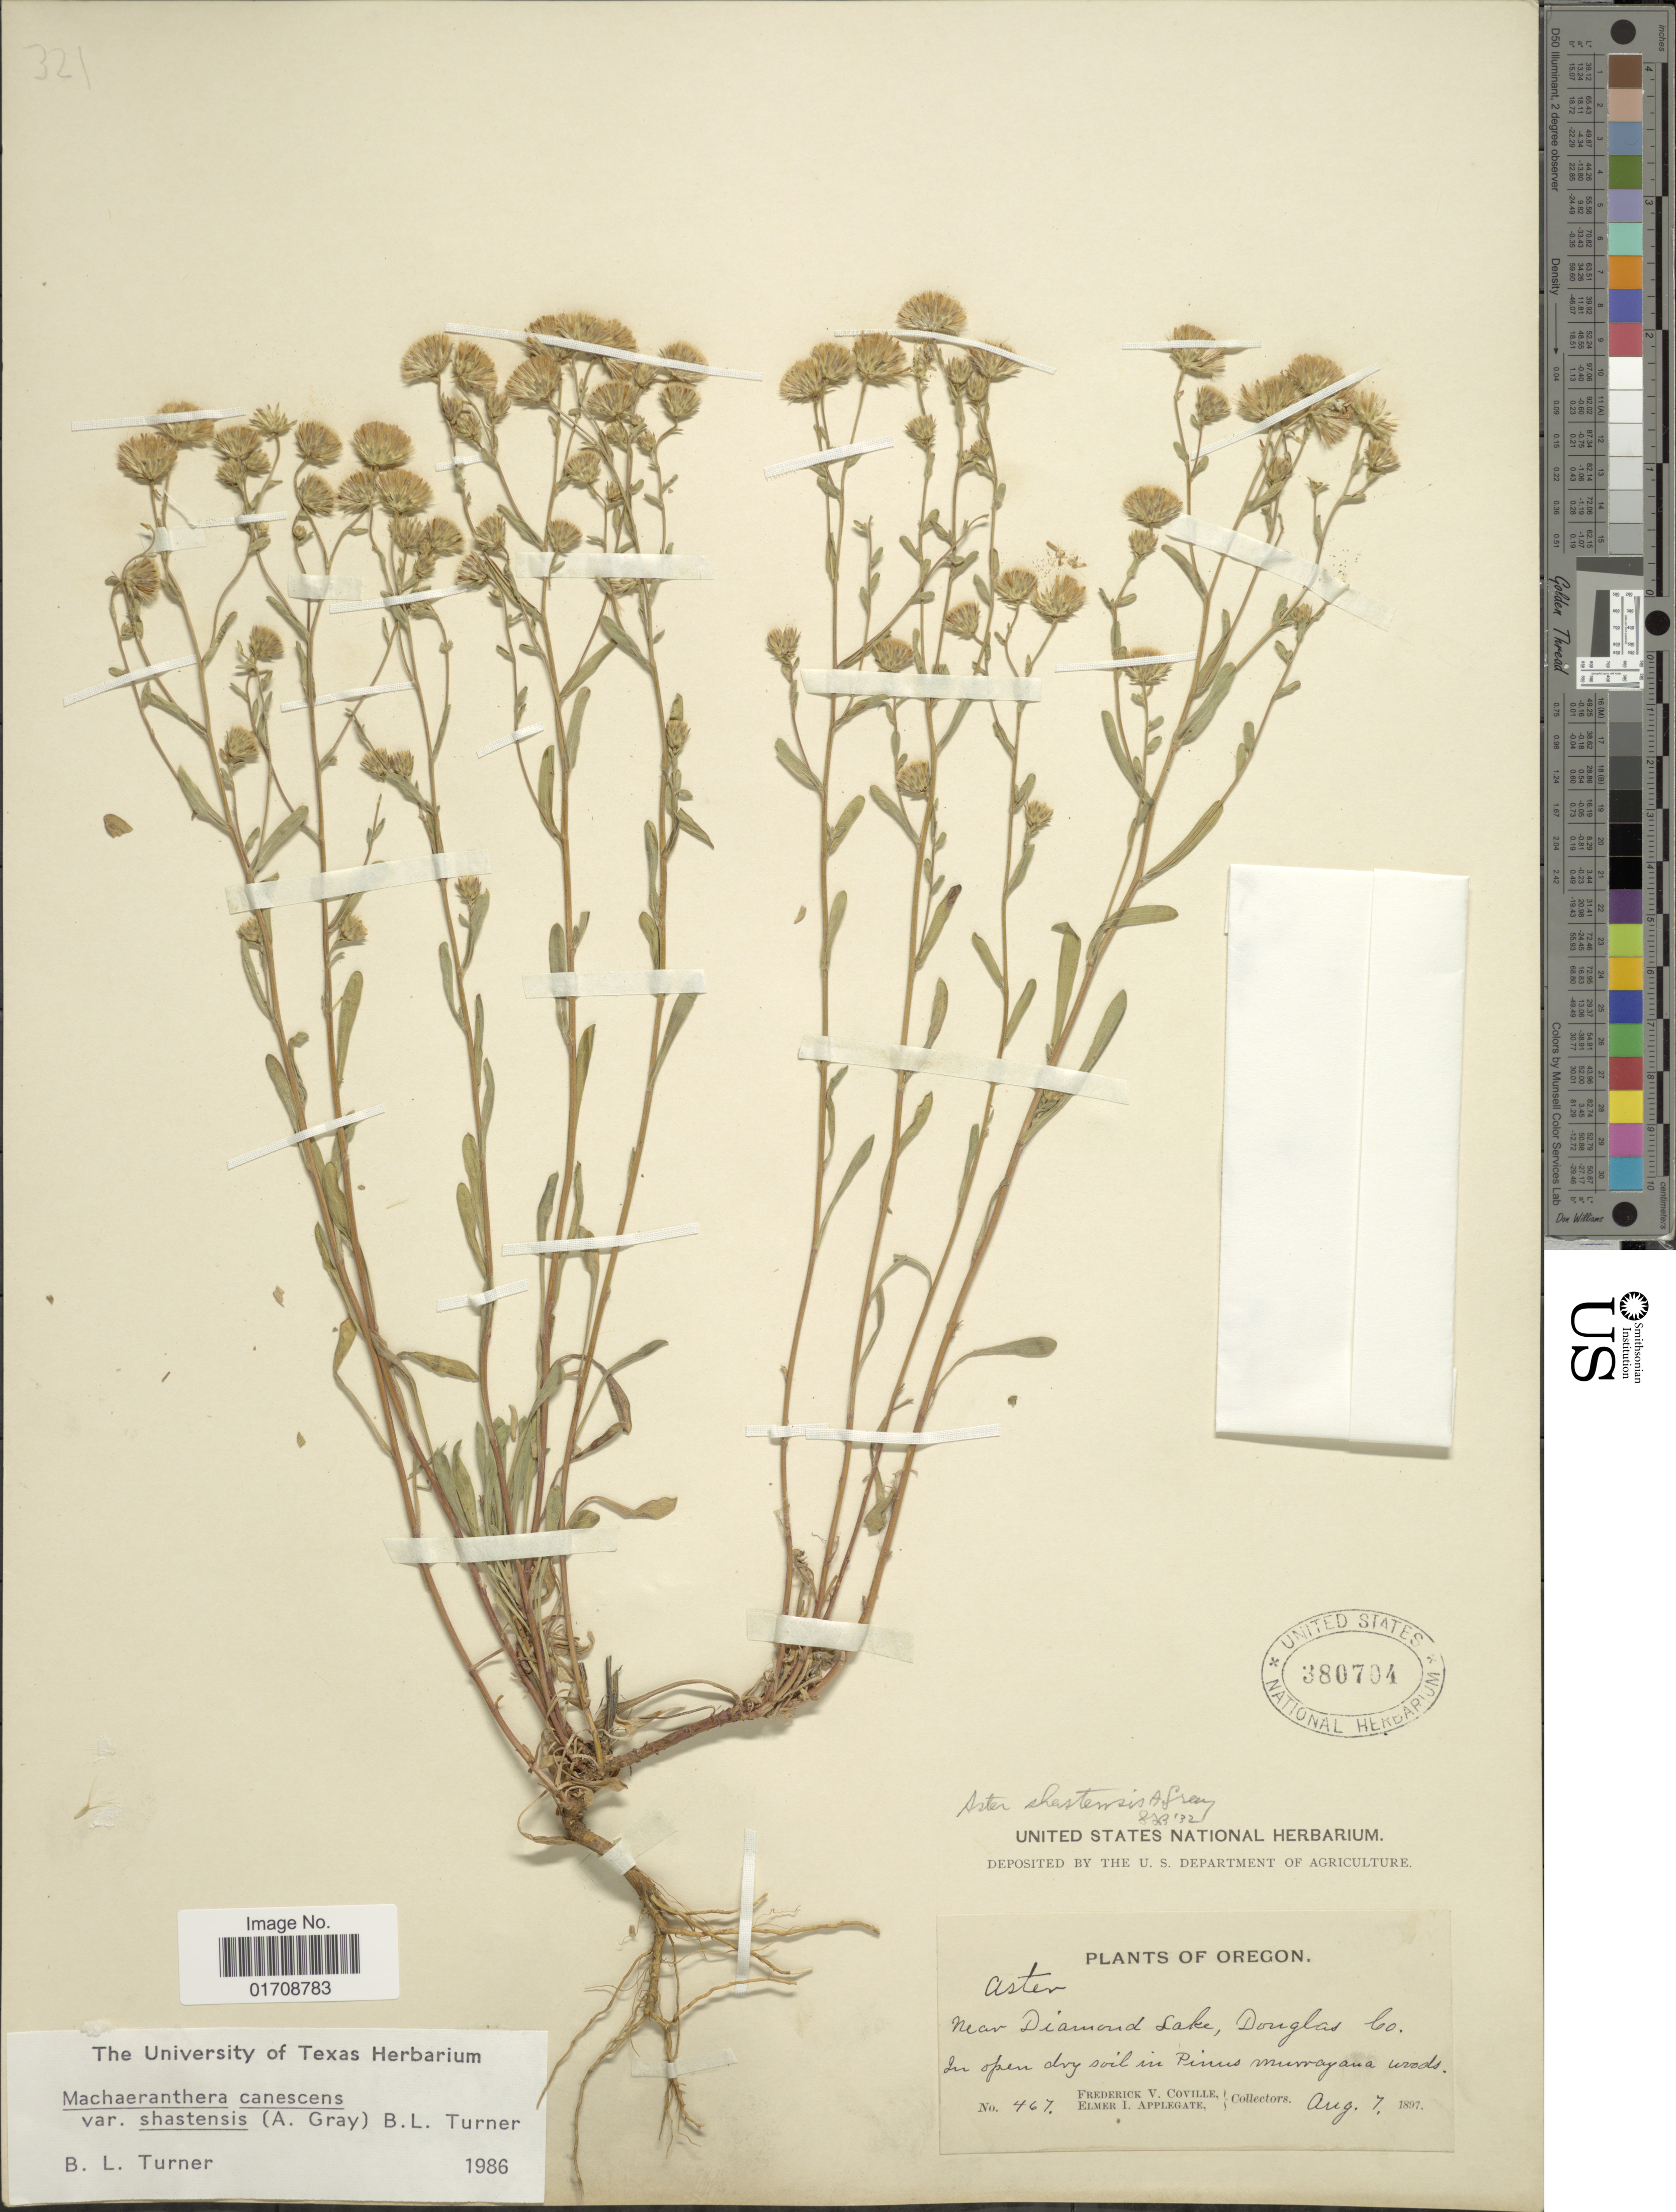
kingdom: Plantae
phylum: Tracheophyta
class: Magnoliopsida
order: Asterales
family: Asteraceae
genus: Machaeranthera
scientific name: Machaeranthera canescens var. shastensis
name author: (A. Gray) B.L. Turner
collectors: F. V. Coville & E. I. Applegate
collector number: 467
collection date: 1897-08-07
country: United States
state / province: Oregon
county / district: Douglas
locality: Near Diamond Lake, Douglas Co.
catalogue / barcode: US 380704